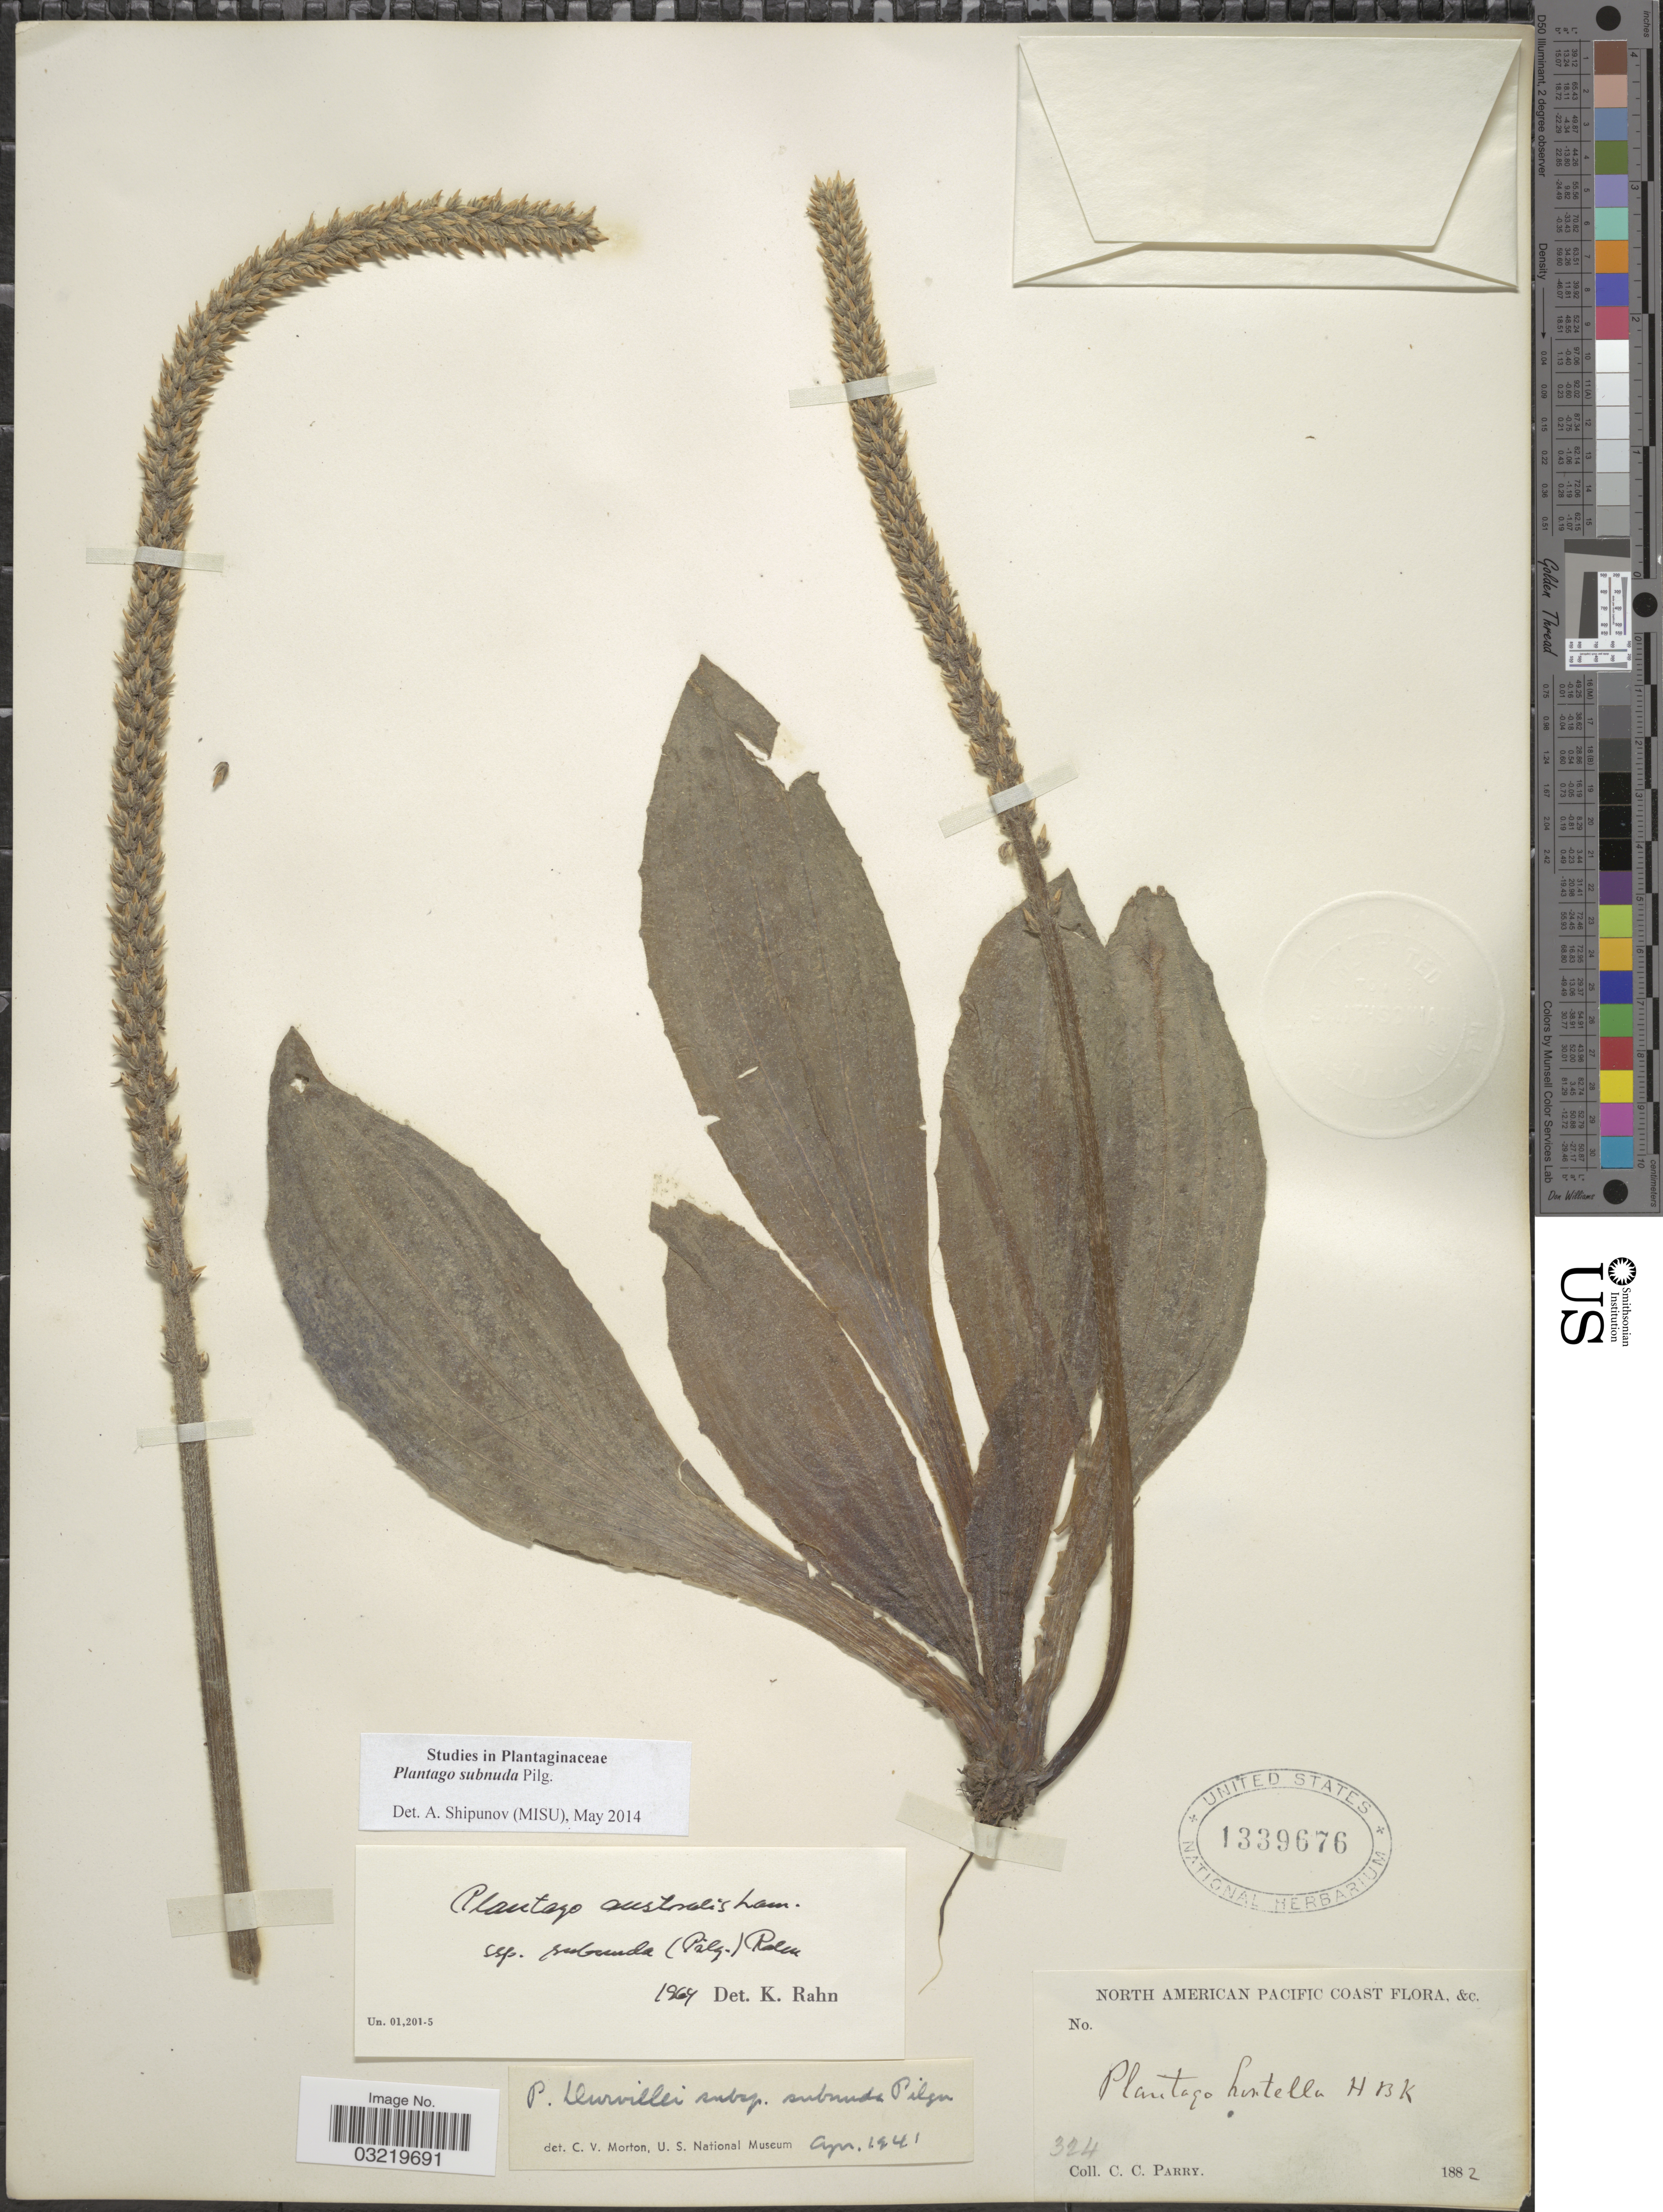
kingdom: Plantae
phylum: Tracheophyta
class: Magnoliopsida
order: Lamiales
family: Plantaginaceae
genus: Plantago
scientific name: Plantago subnuda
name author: Pilg.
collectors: C. C. Parry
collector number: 324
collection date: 1882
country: United States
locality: North American Pacific Coast, &c.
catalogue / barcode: US 1339676